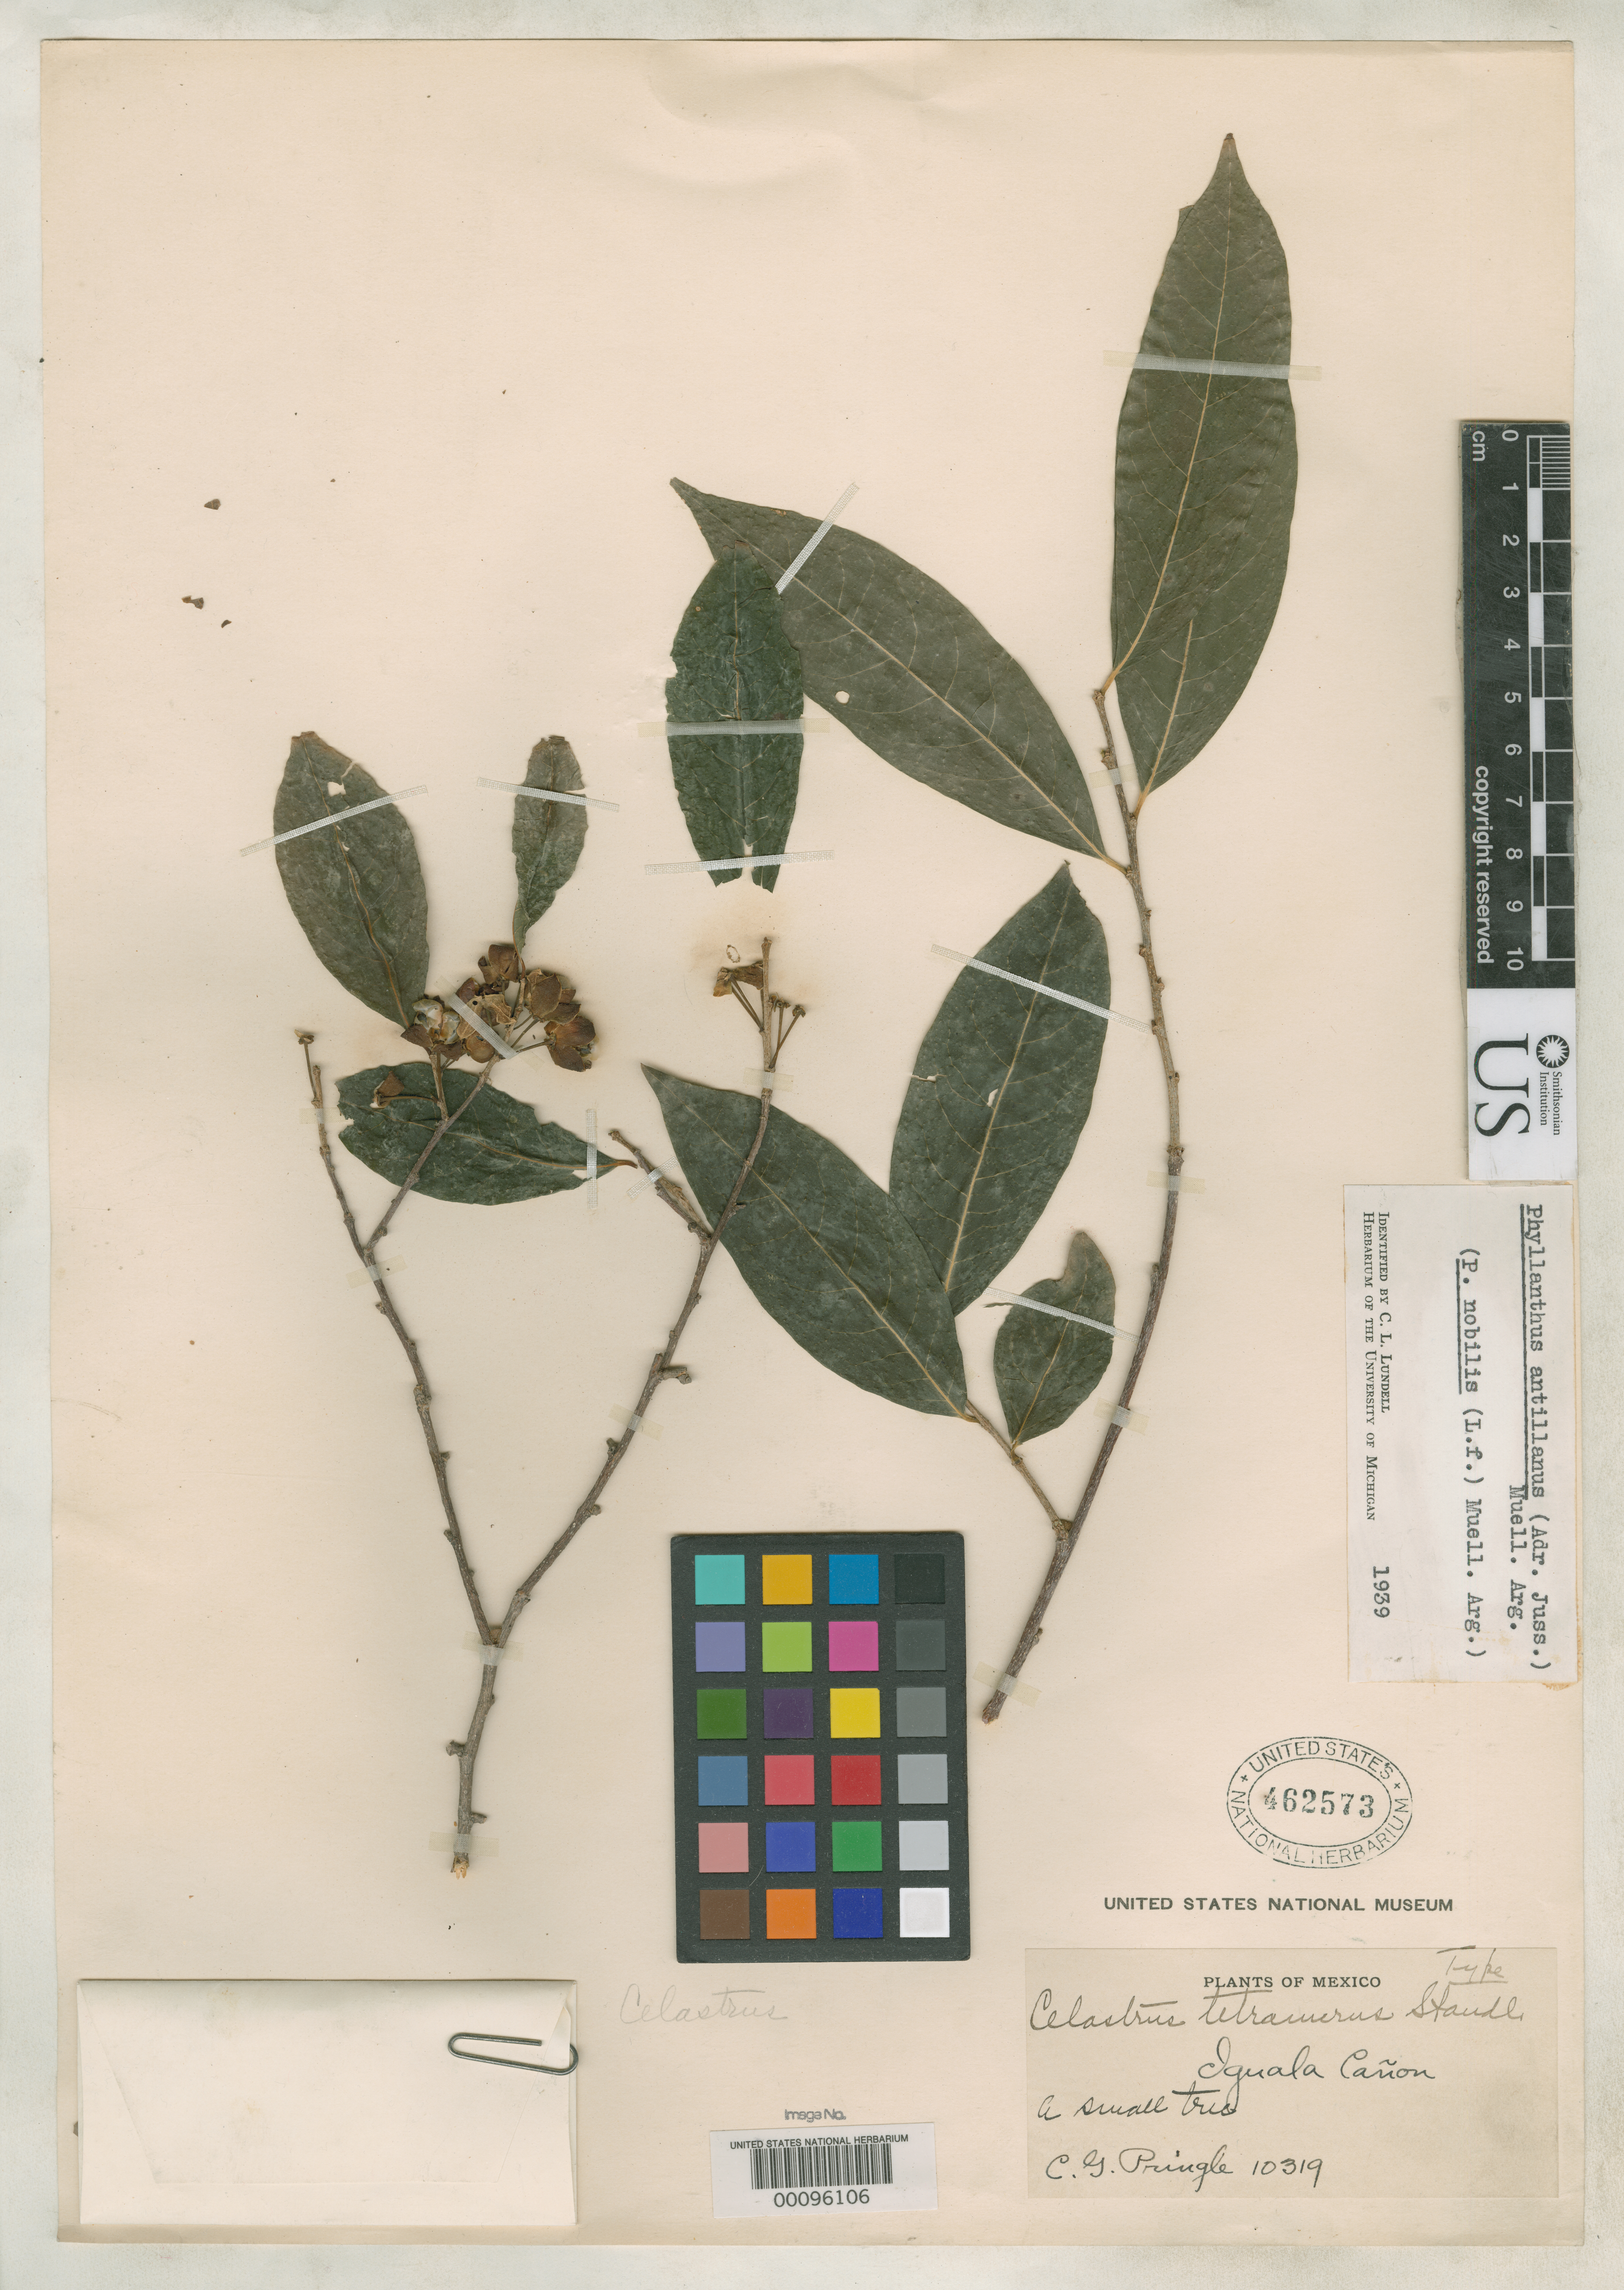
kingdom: Plantae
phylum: Tracheophyta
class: Magnoliopsida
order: Celastrales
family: Celastraceae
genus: Celastrus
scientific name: Celastrus tetramerus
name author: Standl.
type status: Holotype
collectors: C. G. Pringle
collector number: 10319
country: Mexico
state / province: Guerrero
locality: Vicinity of Iguala.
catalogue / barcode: US 462573